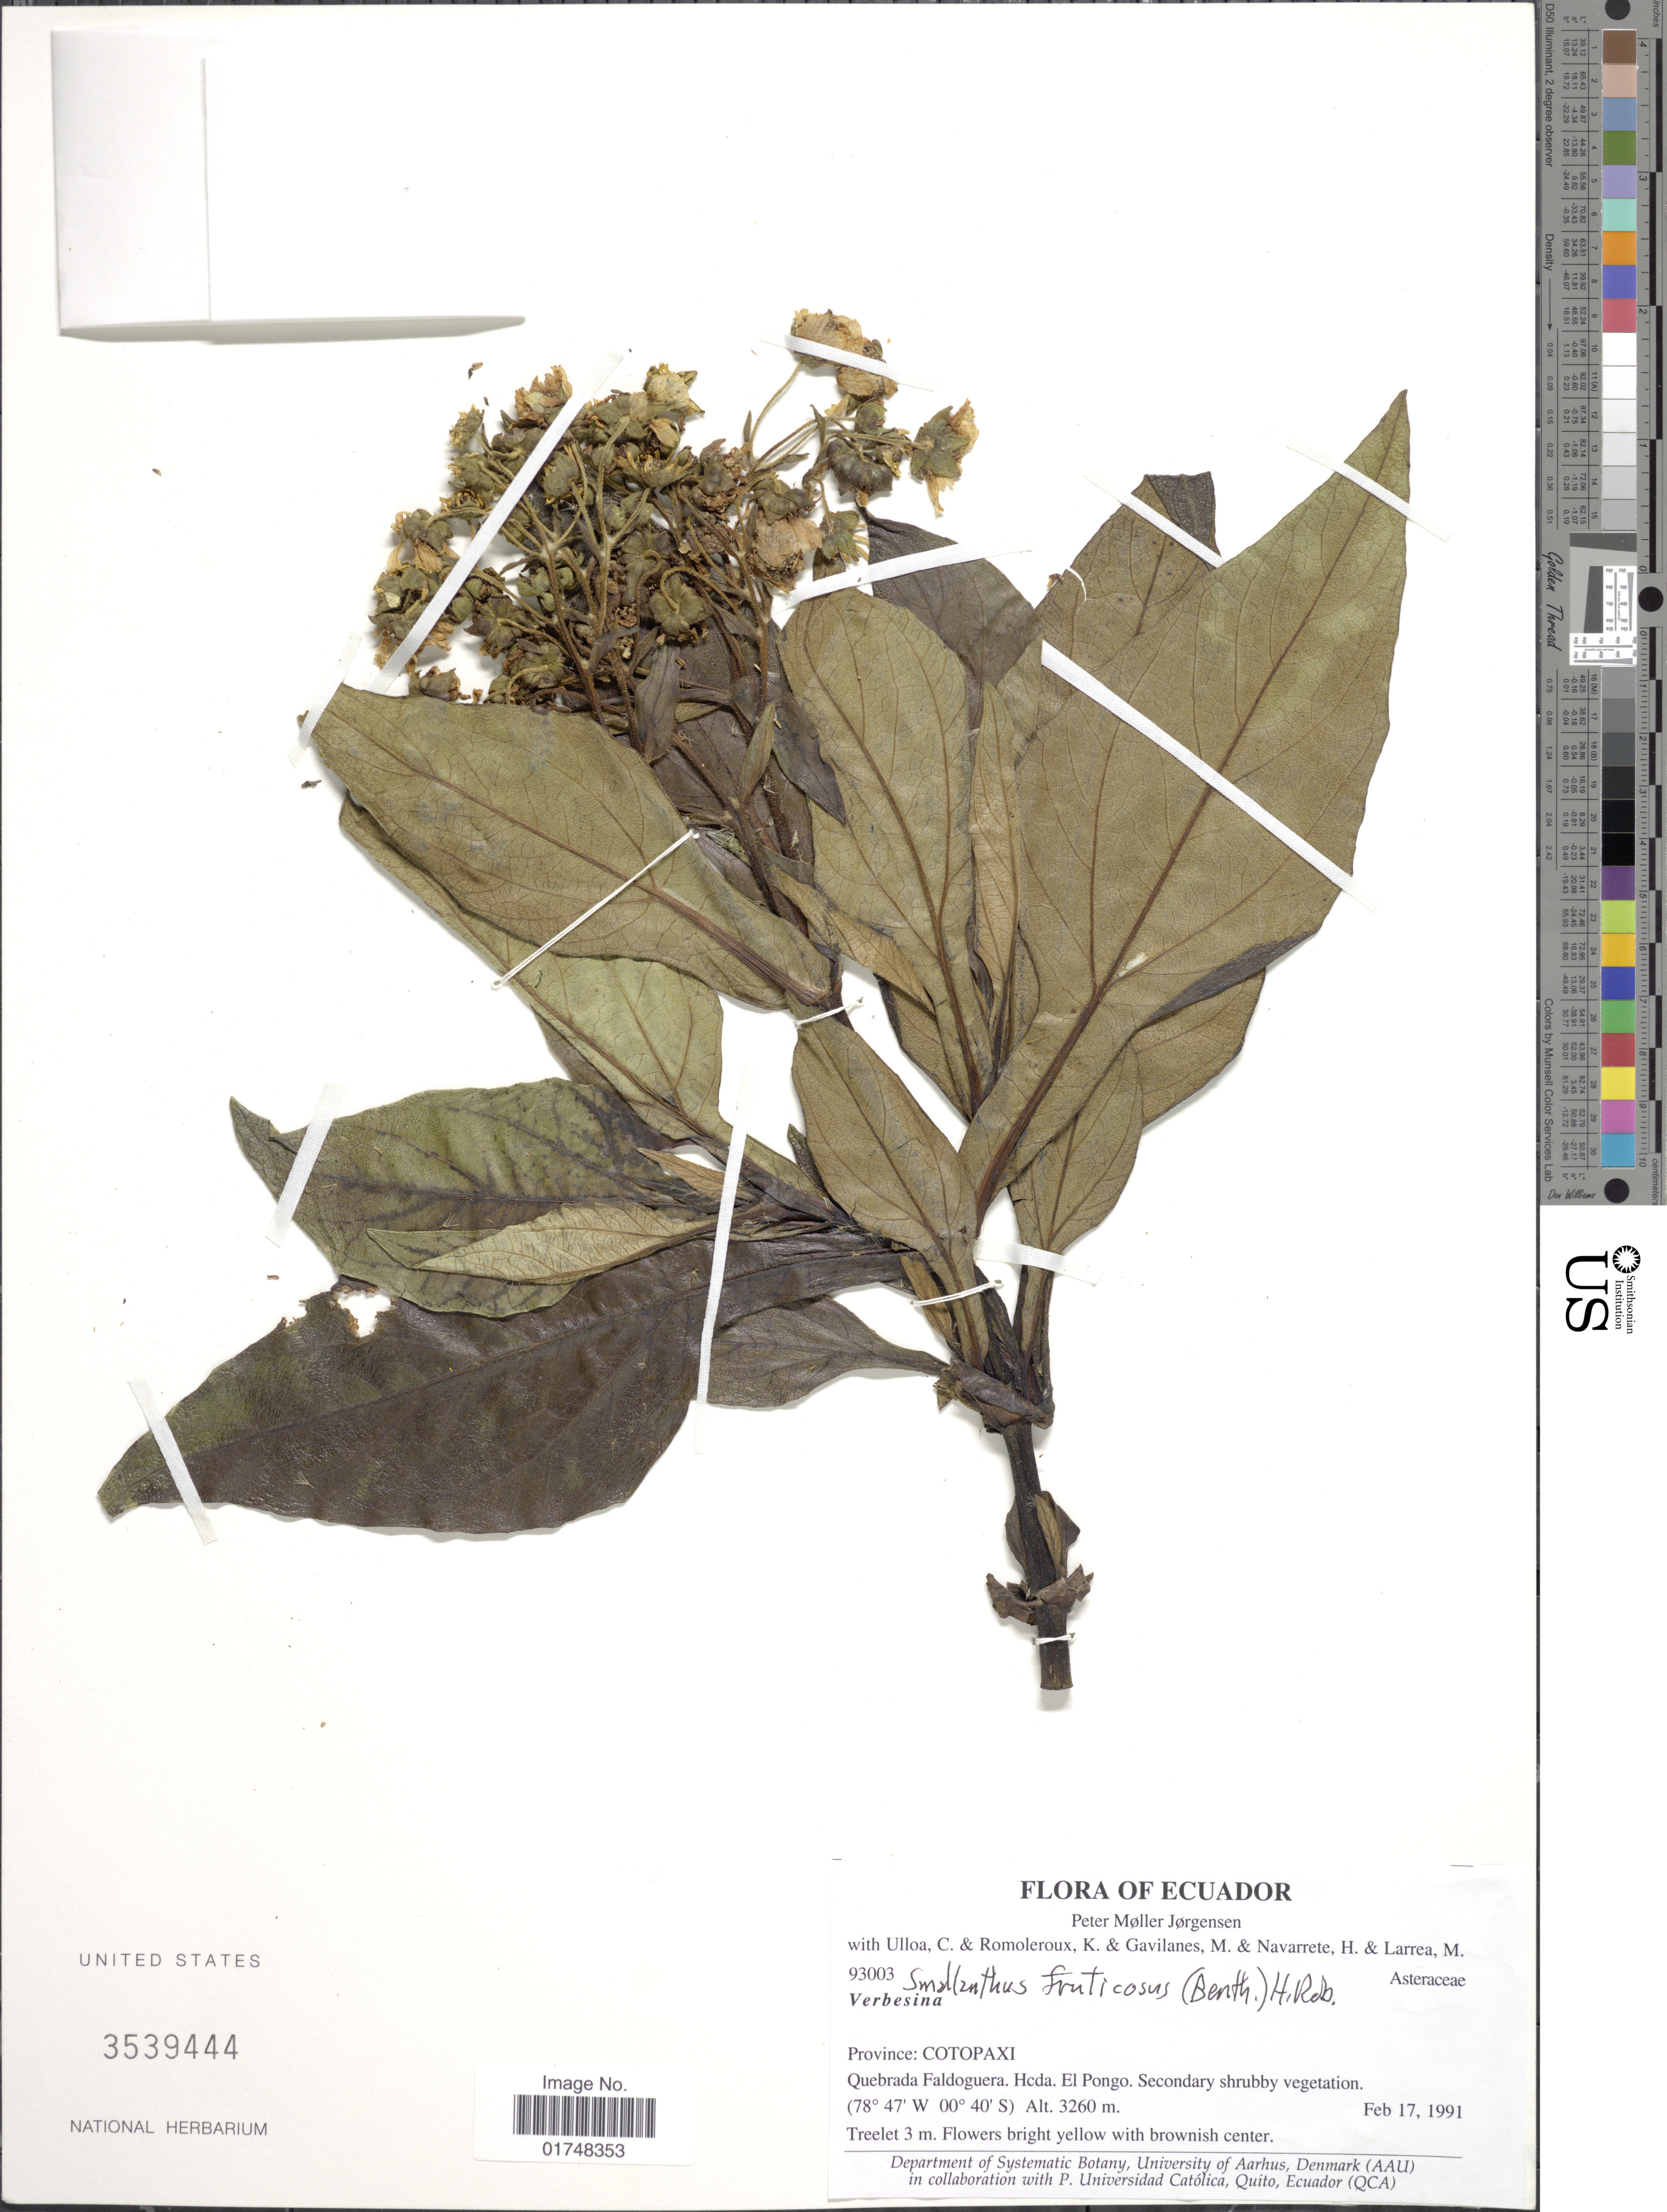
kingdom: Plantae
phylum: Tracheophyta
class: Magnoliopsida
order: Asterales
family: Asteraceae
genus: Smallanthus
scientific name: Smallanthus fruticosus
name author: (Benth.) H. Rob.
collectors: P. M. Jørgensen, C. Ulloa, K. Romoleroux, M. Gavilanes & et al.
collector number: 93003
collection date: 1991-02-17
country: Ecuador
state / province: Cotopaxi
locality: Quebrada Faldoguera, Hcda. El Pongo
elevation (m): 3260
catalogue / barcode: US 3539444